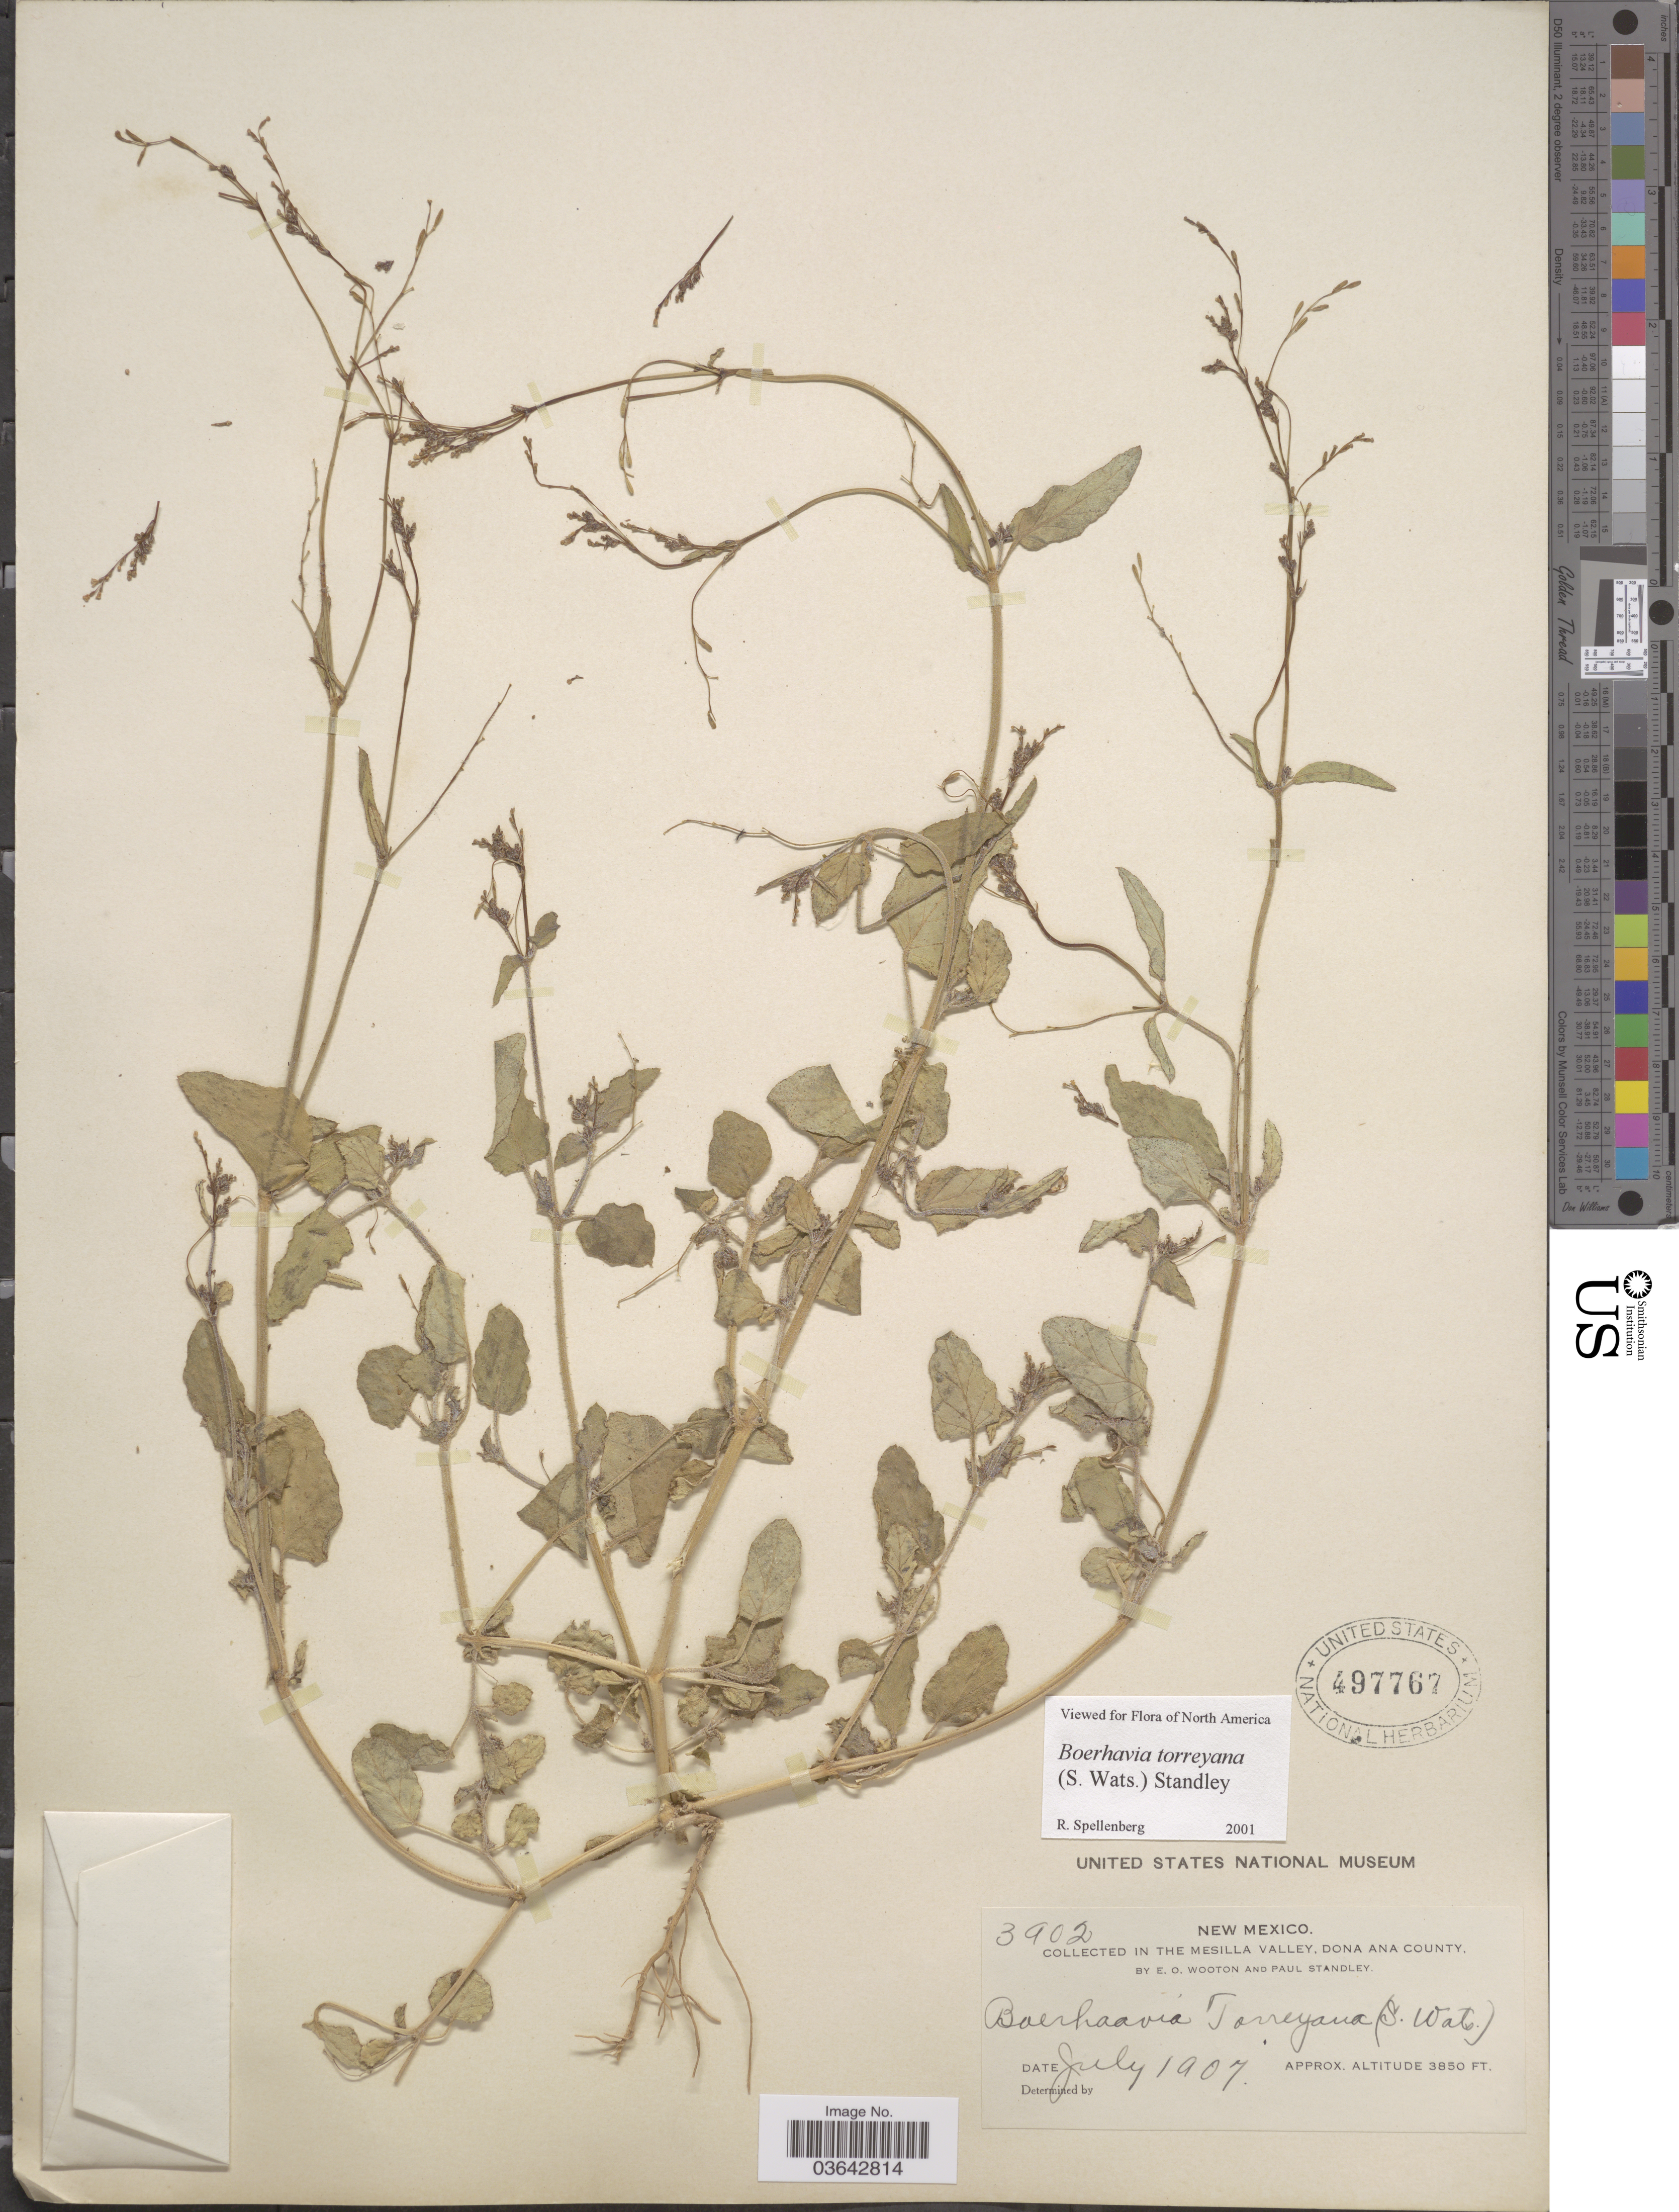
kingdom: Plantae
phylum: Tracheophyta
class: Magnoliopsida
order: Caryophyllales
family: Nyctaginaceae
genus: Boerhavia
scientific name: Boerhavia torreyana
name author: (S. Watson) Standl.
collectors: E. O. Wooton & P. C. Standley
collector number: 3902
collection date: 1907-07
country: United States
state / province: New Mexico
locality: The Mesilla Valley, Dona Ana County.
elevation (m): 1173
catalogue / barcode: US 497767